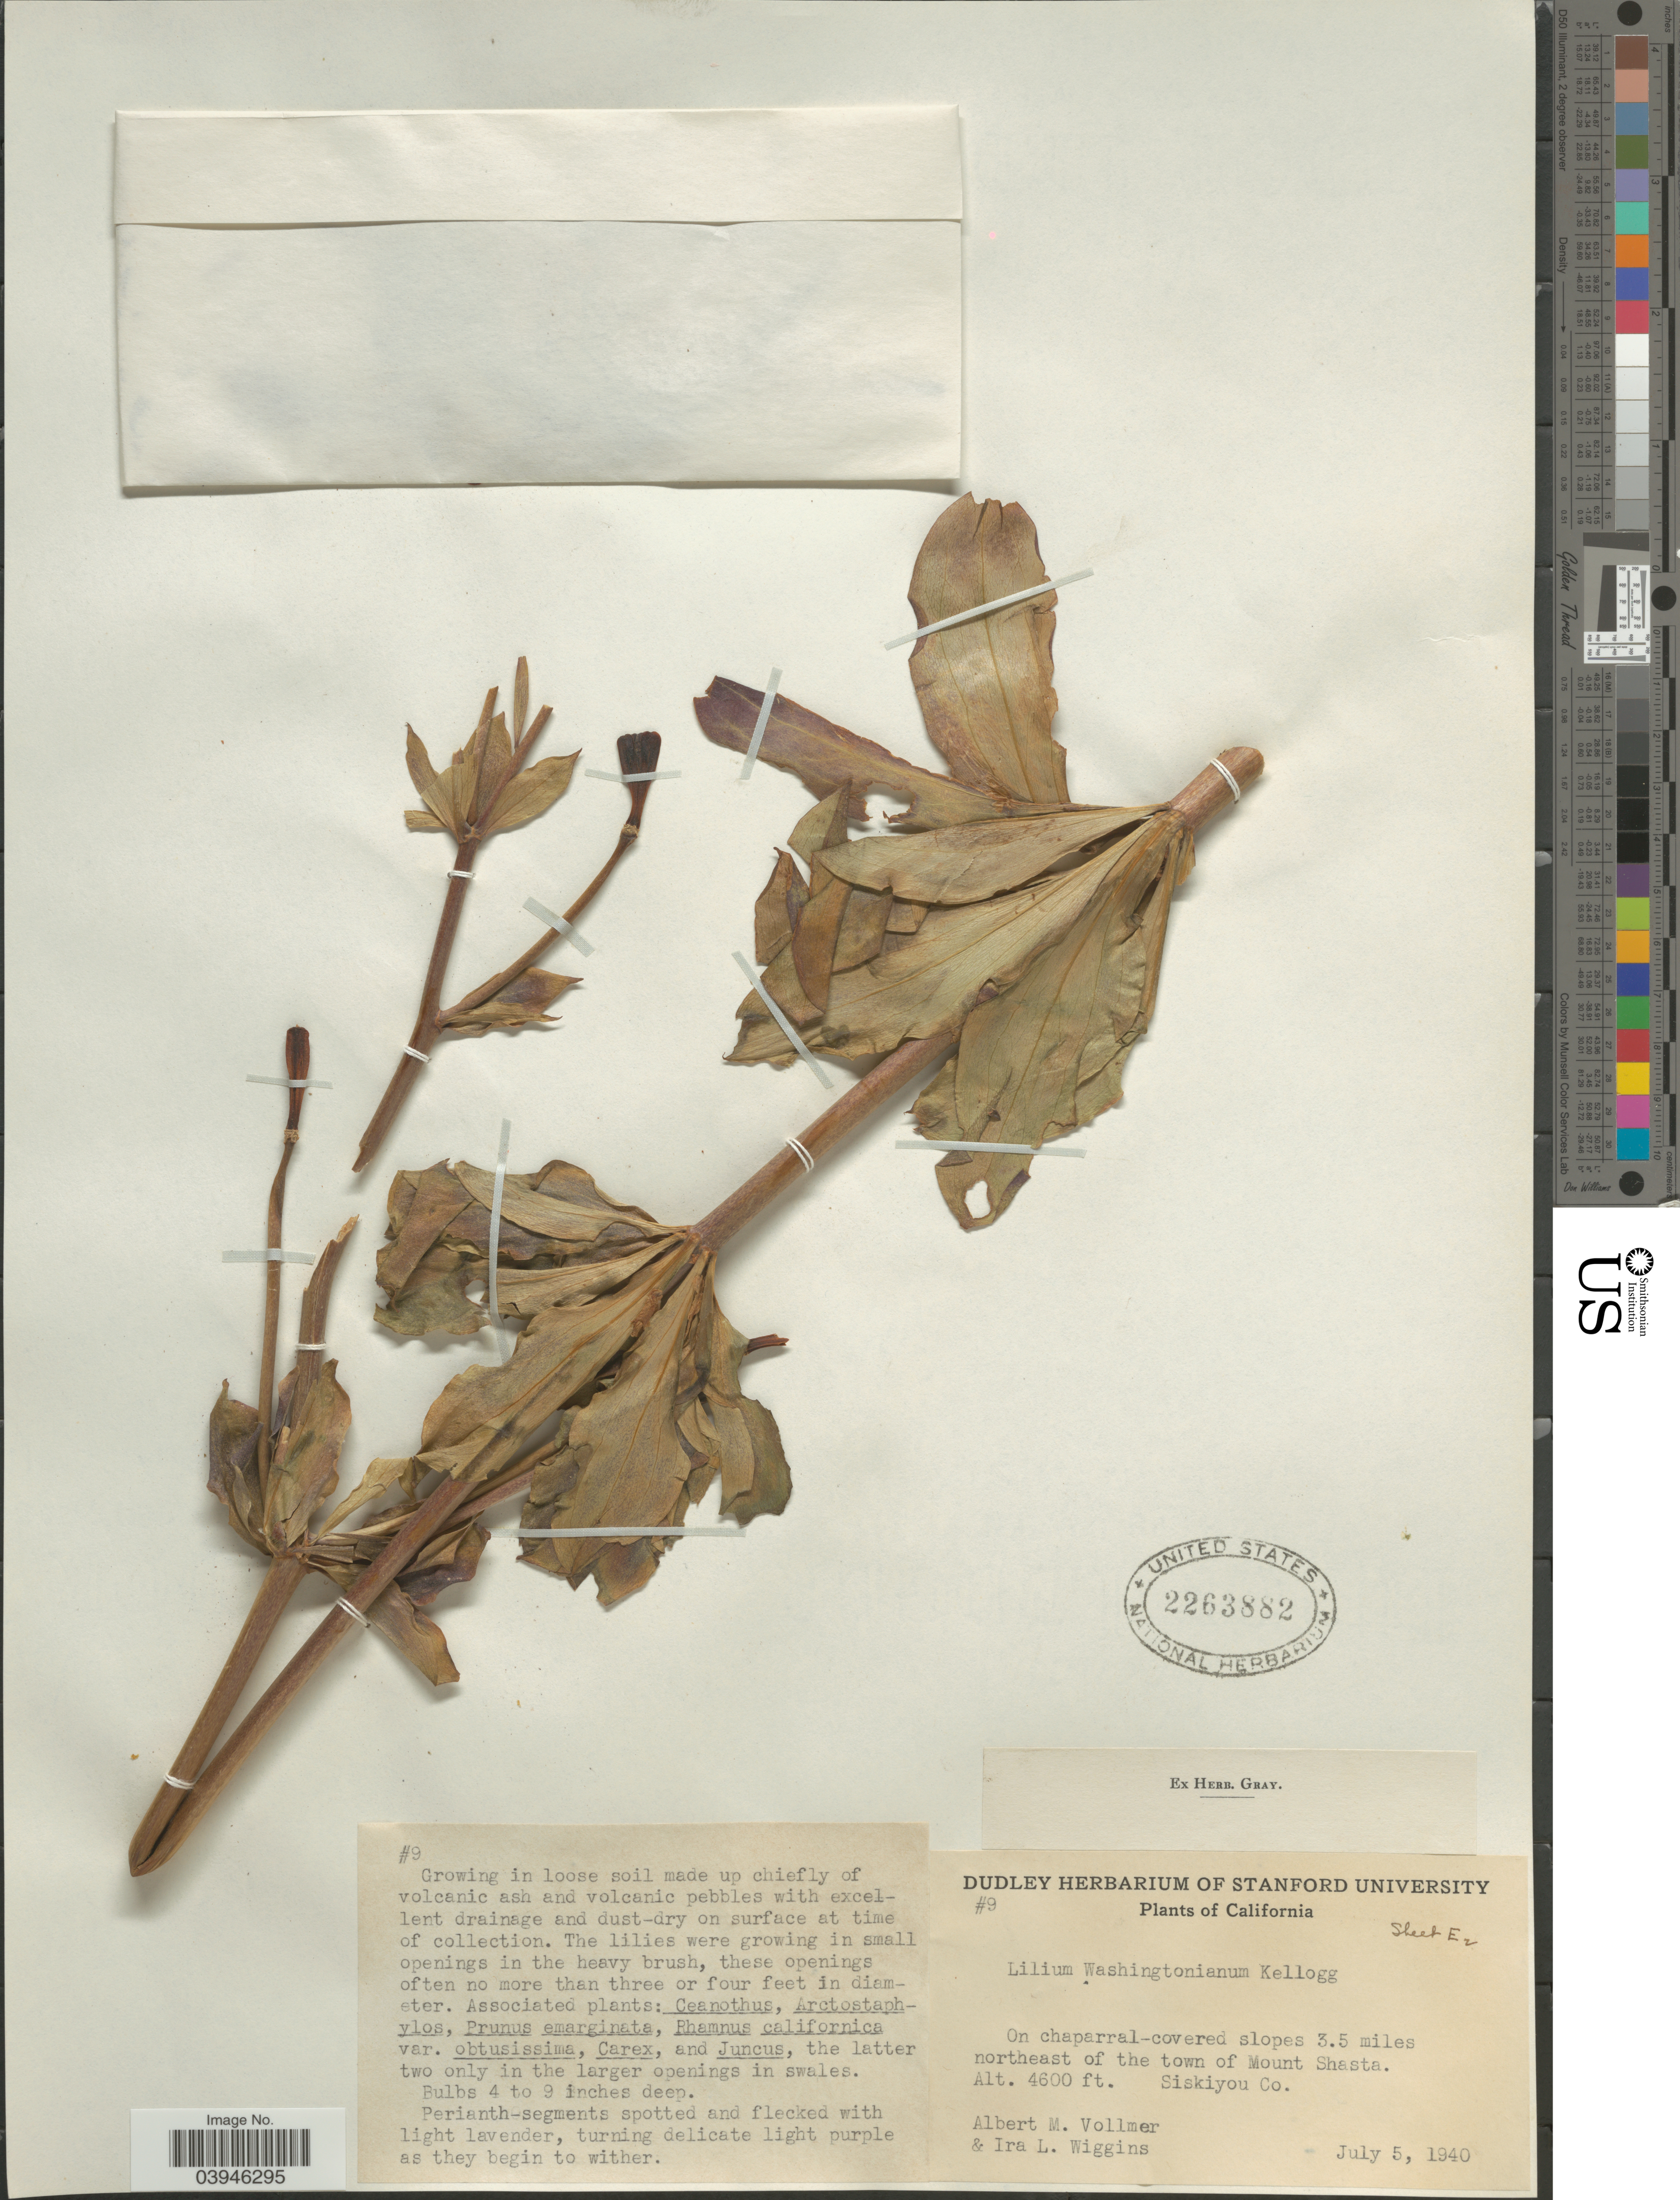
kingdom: Plantae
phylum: Tracheophyta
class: Liliopsida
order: Liliales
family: Liliaceae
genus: Lilium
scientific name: Lilium washingtonianum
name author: Kellogg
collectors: A. Vollmer & I. L. Wiggins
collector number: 9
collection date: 1940-07-05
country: United States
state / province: California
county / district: Siskiyou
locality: On chaparral-covered slopes 3.5 miles northeast of the town of Mount Shasta. Siskiyou Co.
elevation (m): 1402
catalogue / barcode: US 2263882